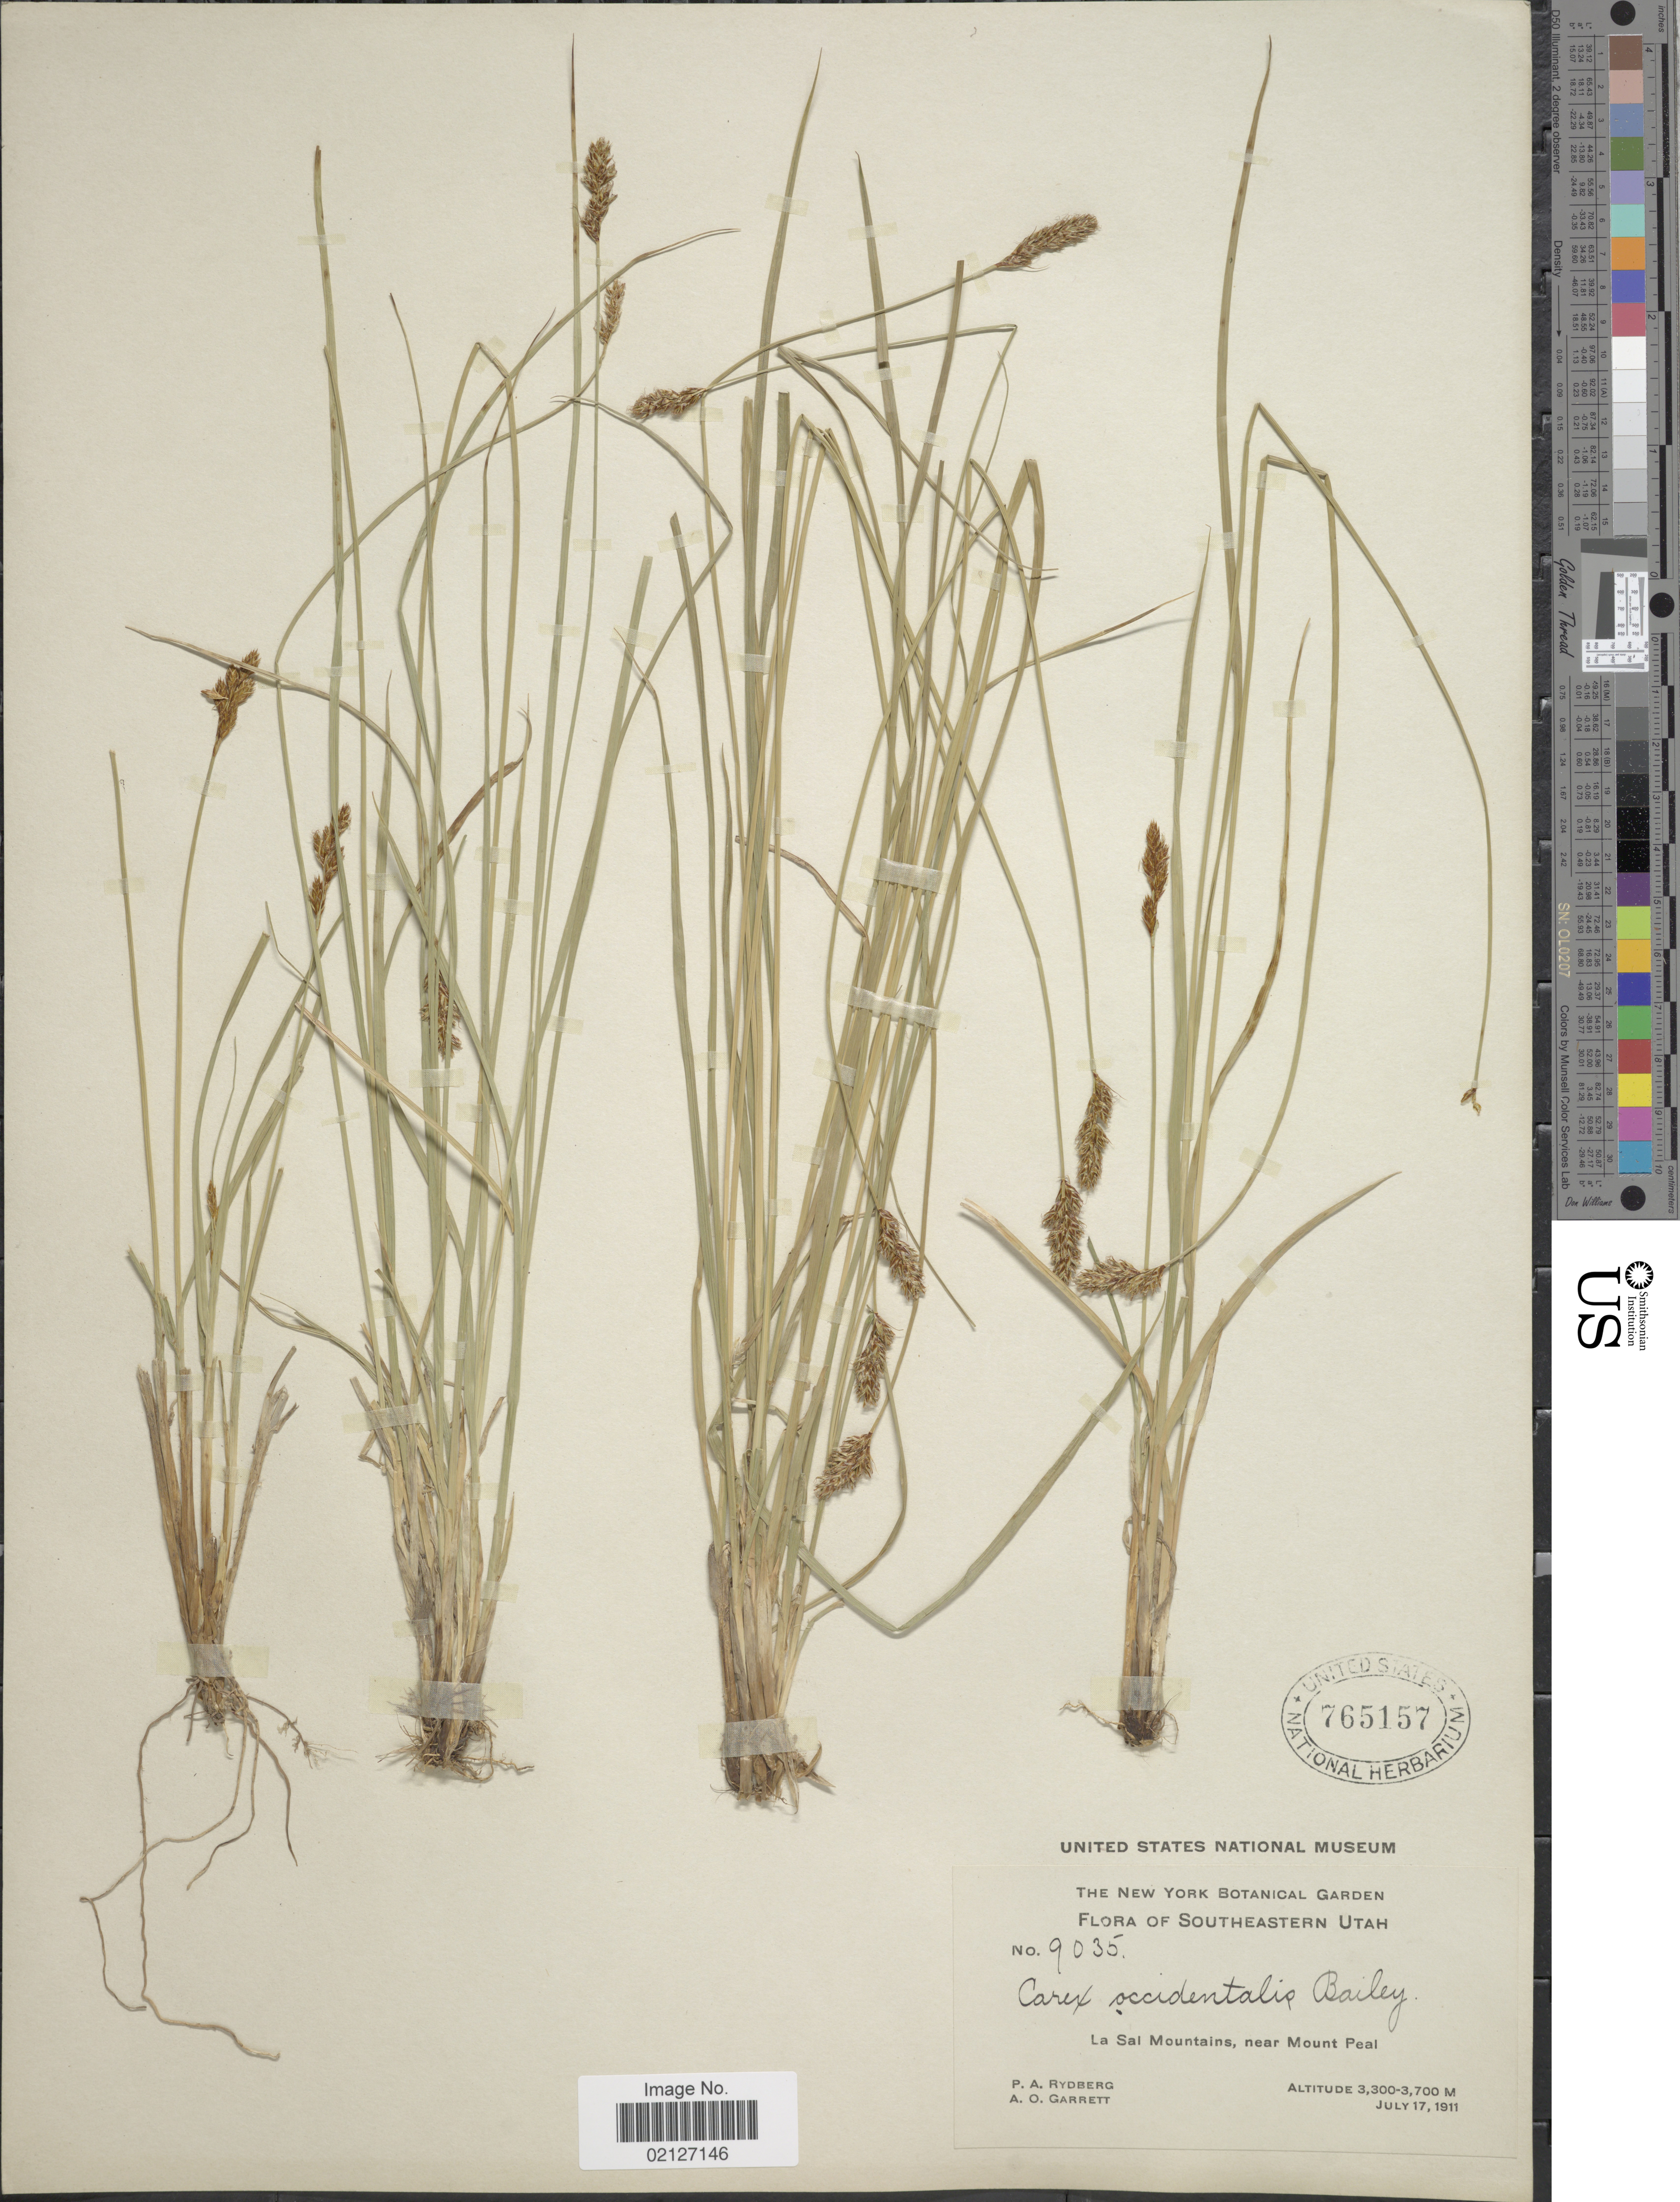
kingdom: Plantae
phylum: Tracheophyta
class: Liliopsida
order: Poales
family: Cyperaceae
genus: Carex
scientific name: Carex occidentalis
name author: L.H. Bailey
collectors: P. A. Rydberg & A. O. Garrett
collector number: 9035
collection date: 1911-07-17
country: United States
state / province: Utah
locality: Southeastern Utah, La Sal Mountains, near Mount Peal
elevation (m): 3300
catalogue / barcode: US 765157